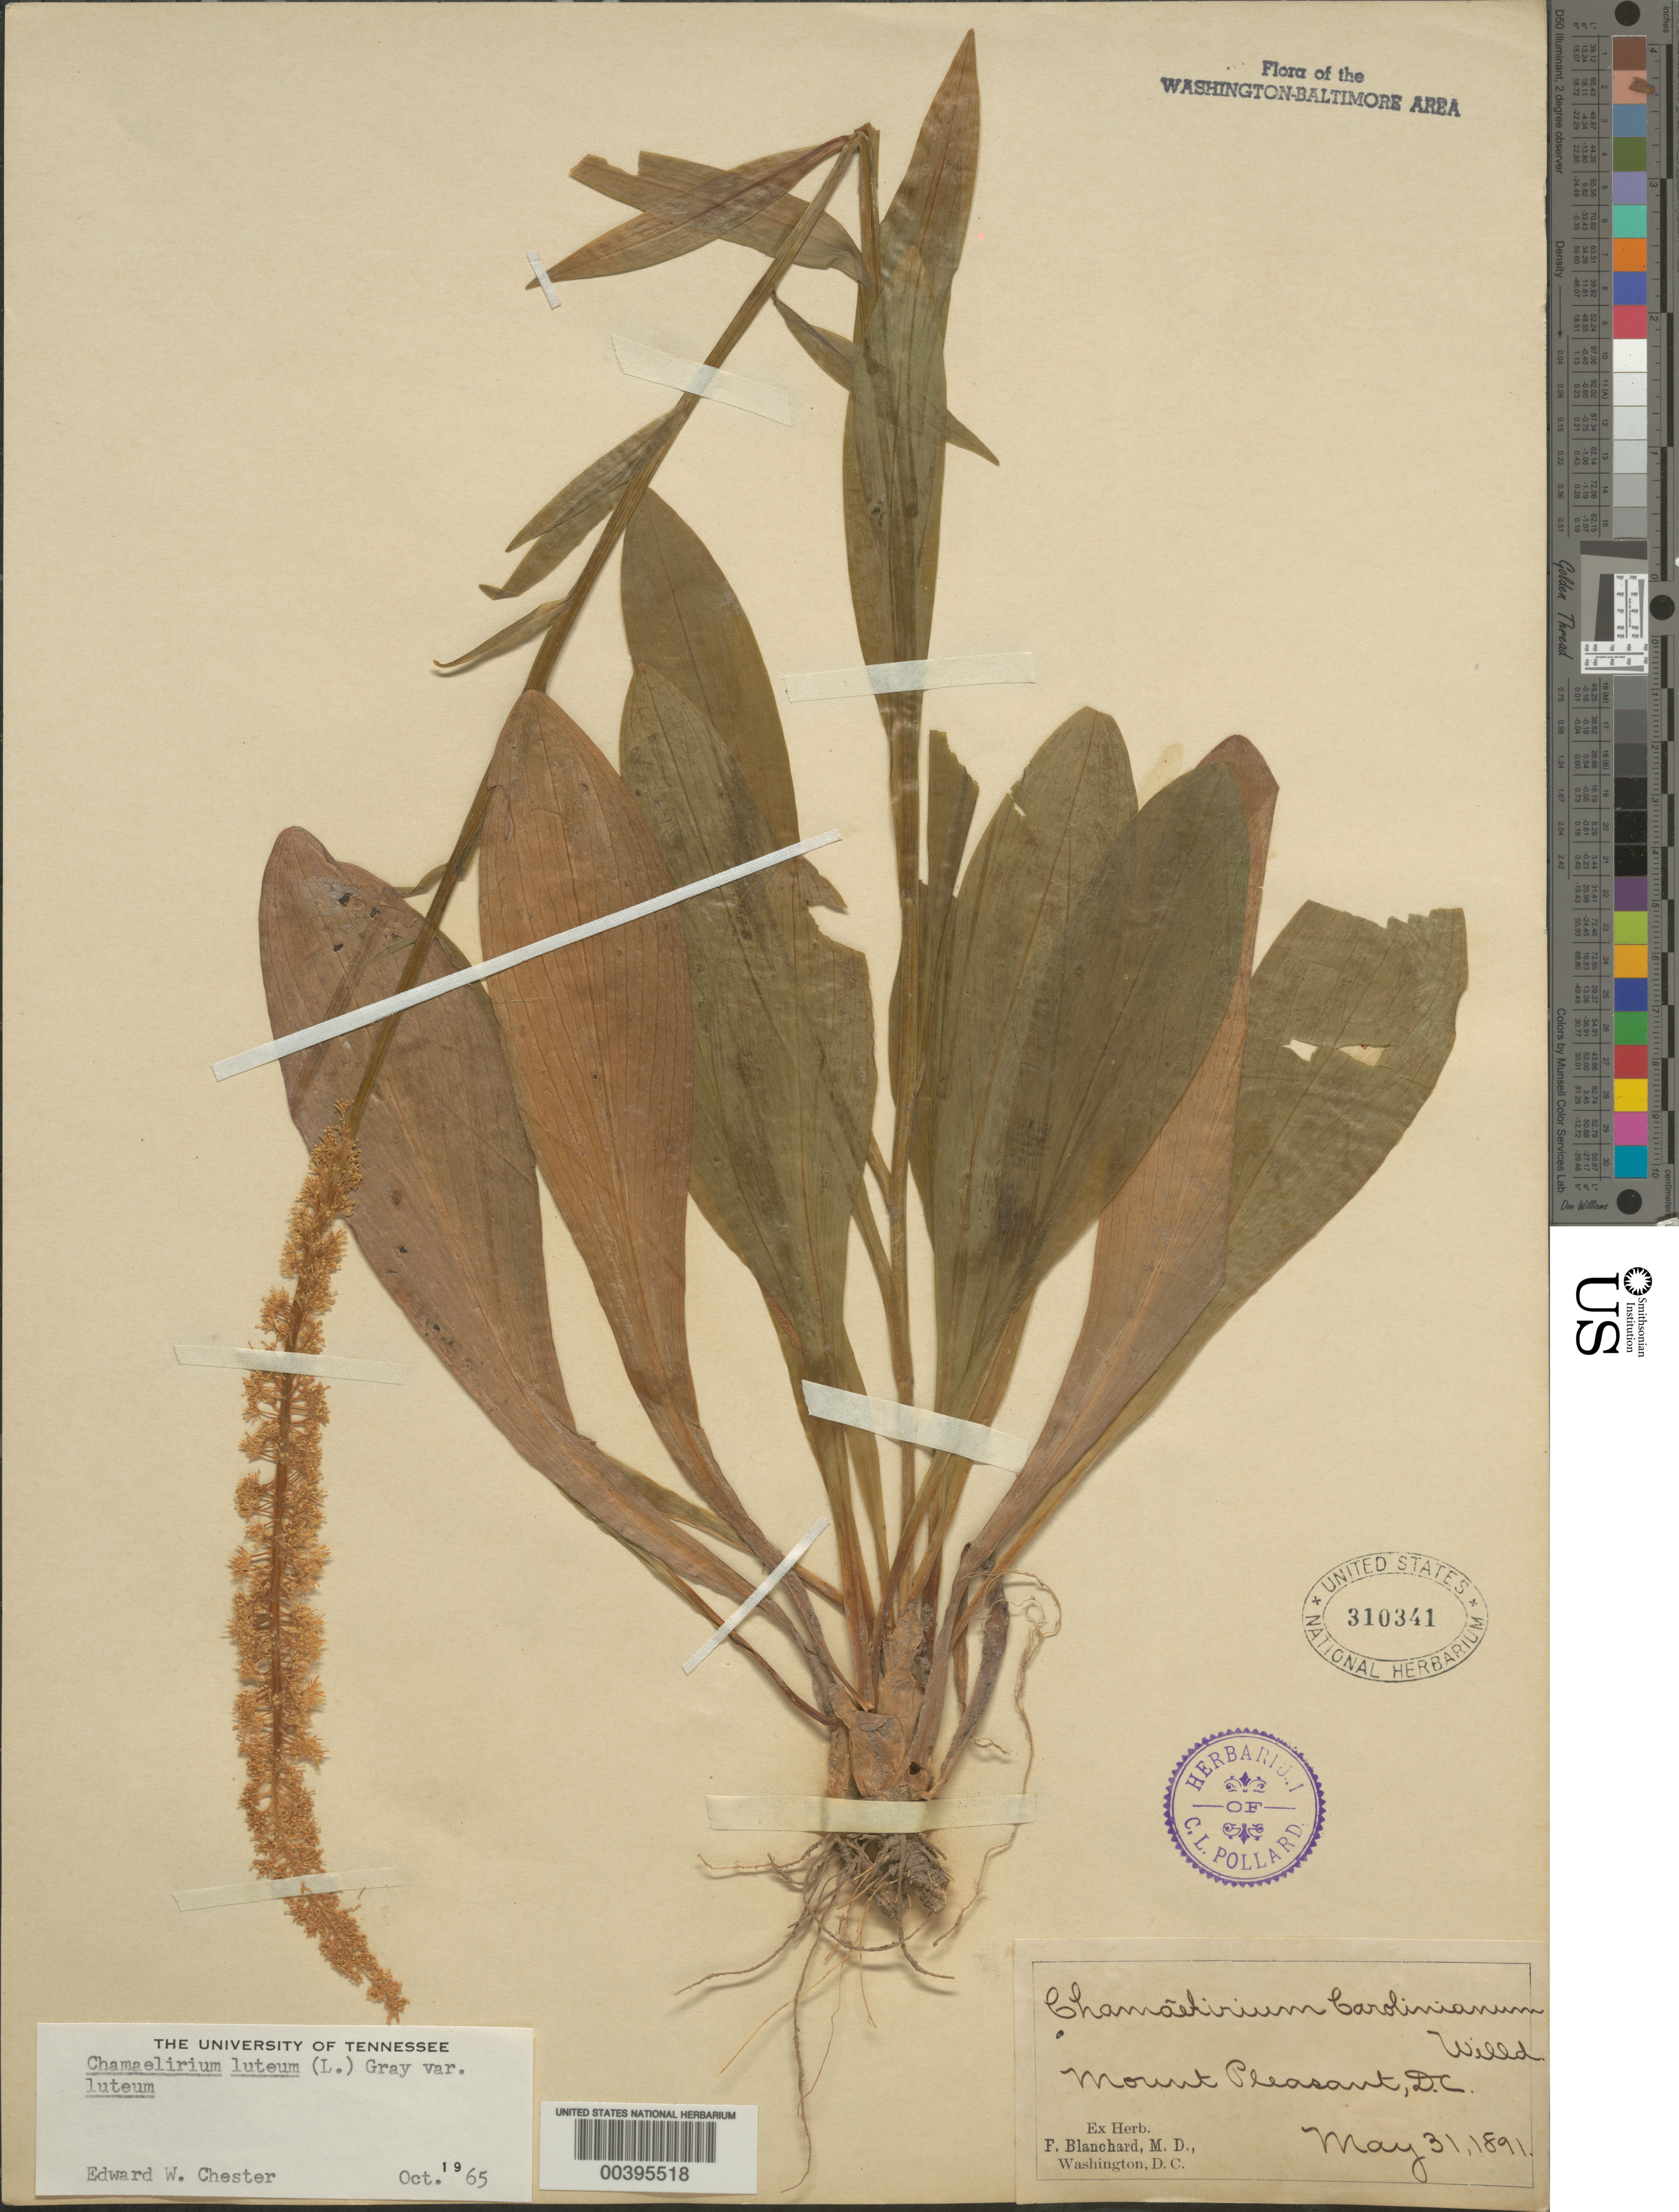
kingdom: Plantae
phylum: Tracheophyta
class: Liliopsida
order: Liliales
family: Melanthiaceae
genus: Chamaelirium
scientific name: Chamaelirium luteum var. luteum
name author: (L.) A. Gray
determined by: Chester, E. W.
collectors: F. Blanchard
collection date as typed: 31 May 1891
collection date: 1891-05-31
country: United States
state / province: District of Columbia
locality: Mount Pleasant Rock Creek Park and vicinity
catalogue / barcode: US 310341